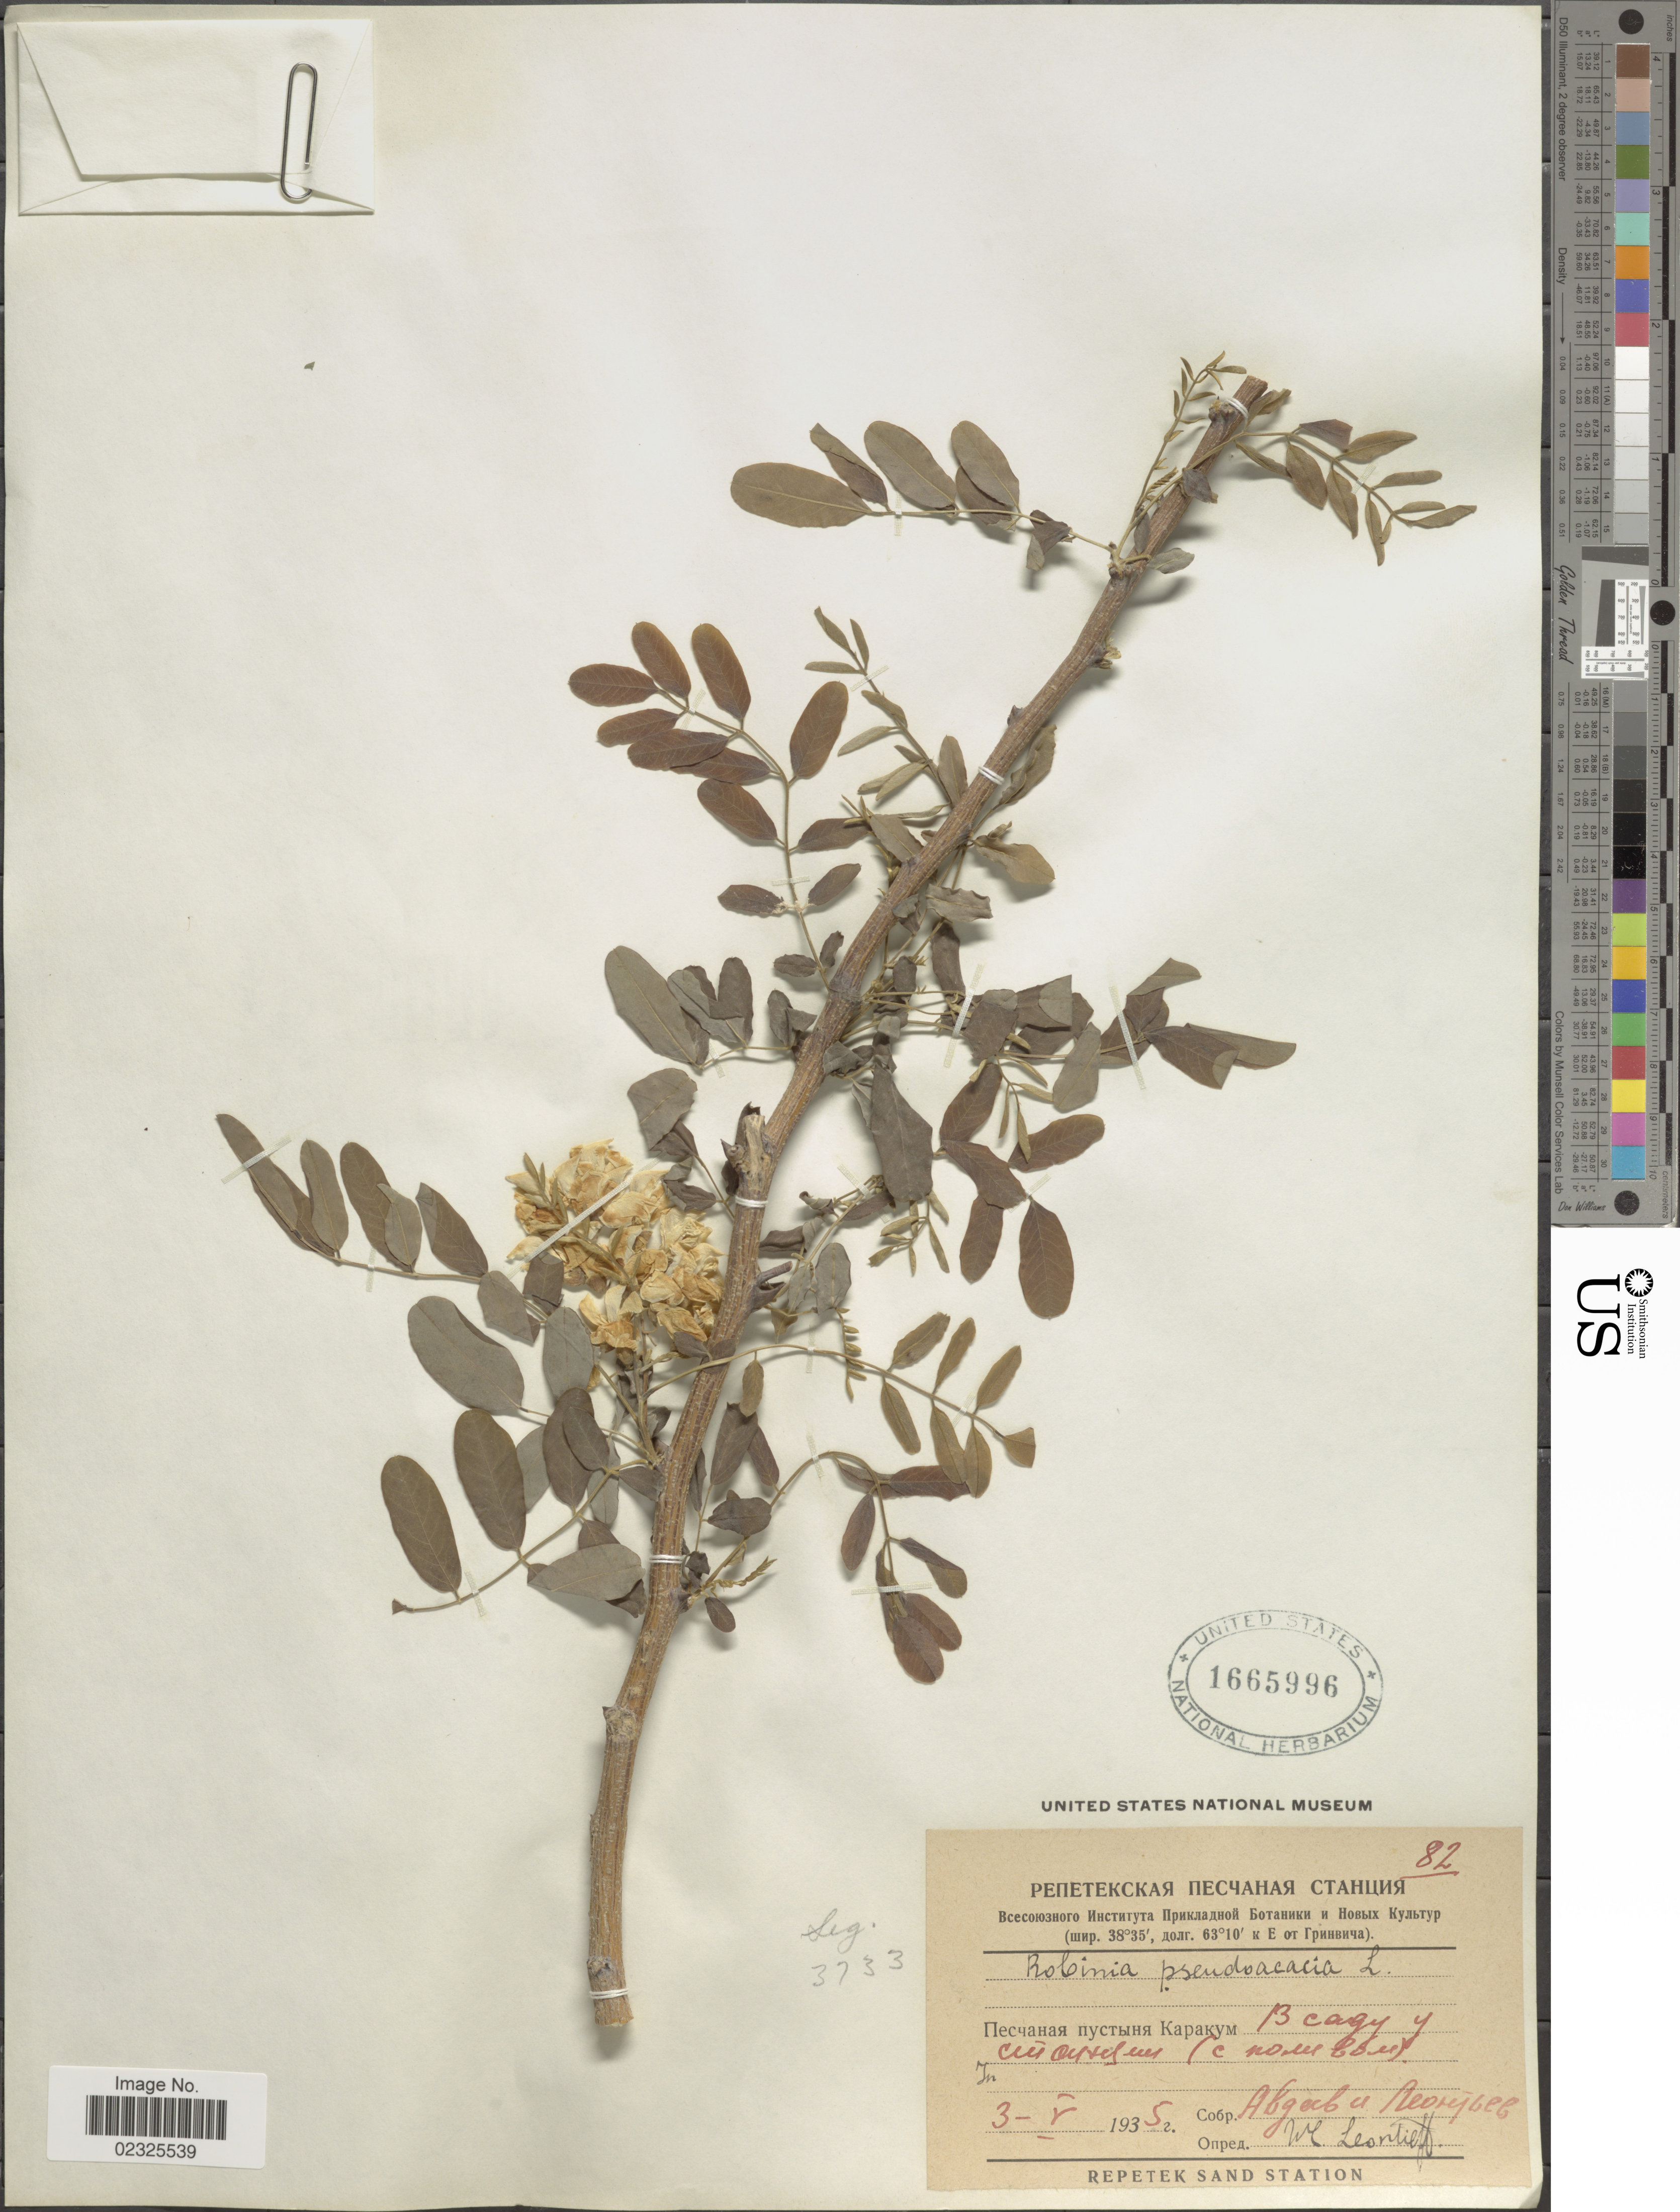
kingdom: Plantae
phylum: Tracheophyta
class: Magnoliopsida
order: Fabales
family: Fabaceae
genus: Robinia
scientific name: Robinia pseudoacacia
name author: L.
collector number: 82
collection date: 1935-05-03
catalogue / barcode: US 1665996